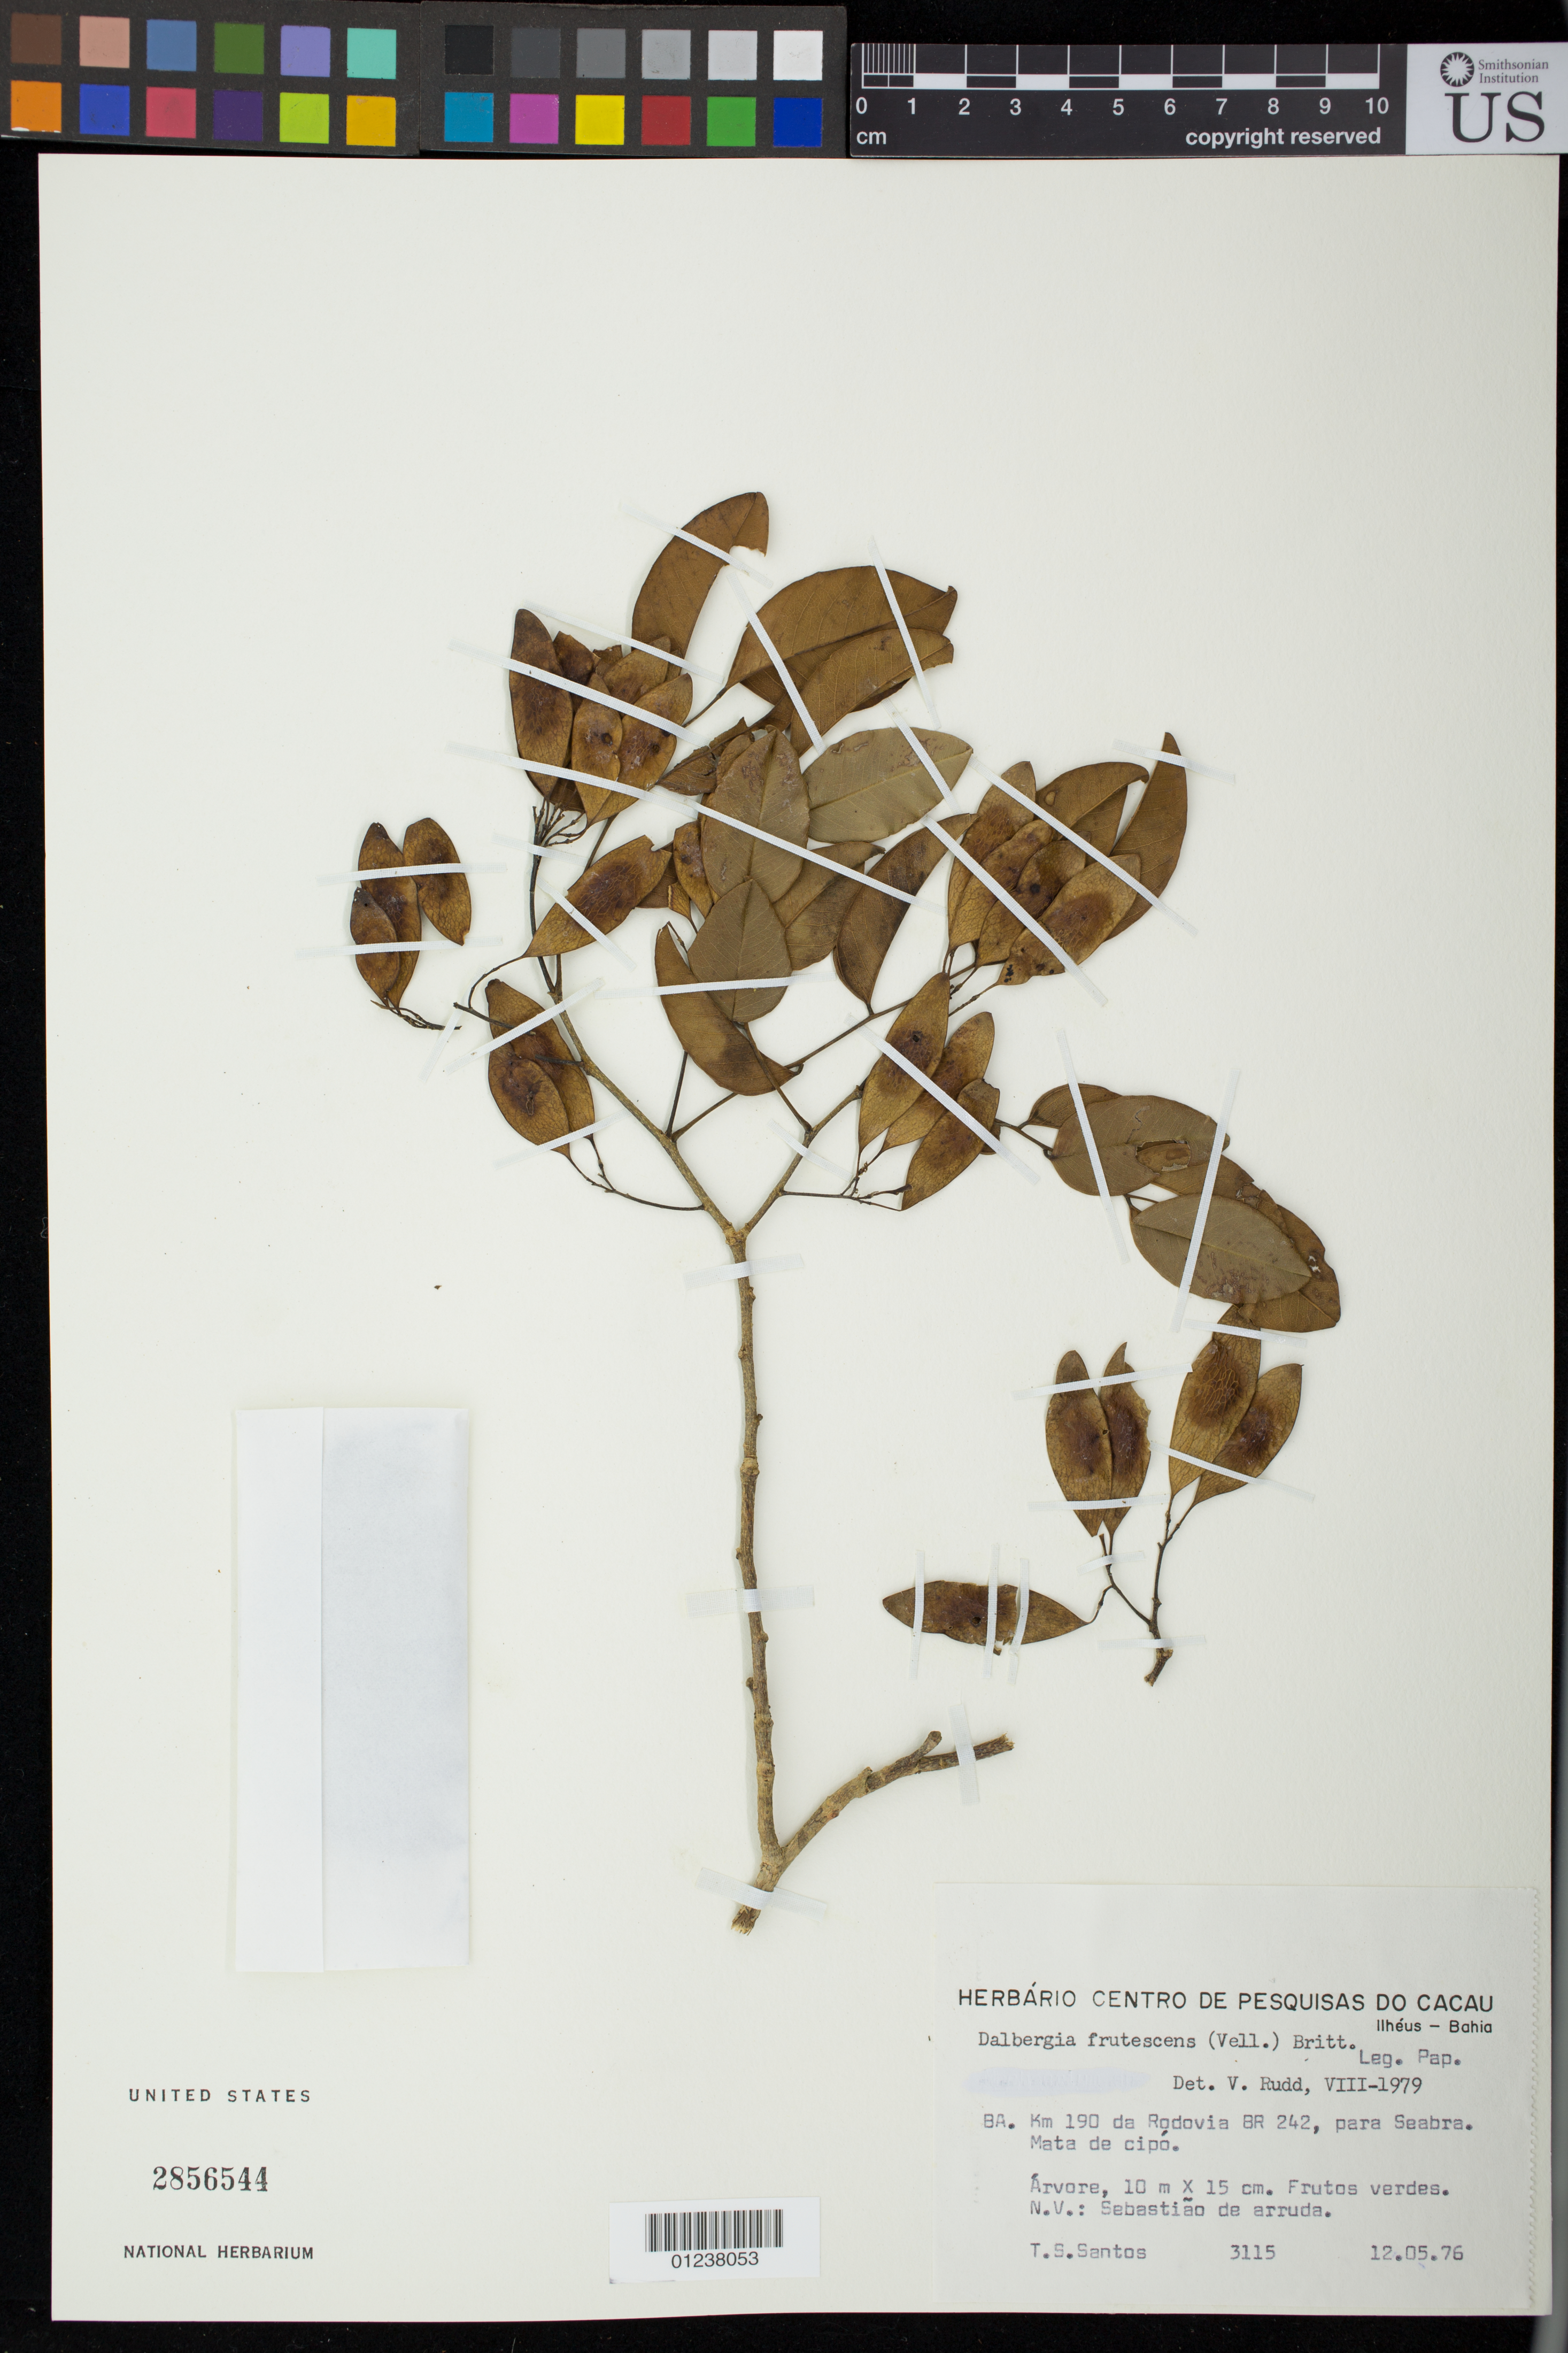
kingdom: Plantae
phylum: Tracheophyta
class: Magnoliopsida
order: Fabales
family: Fabaceae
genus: Dalbergia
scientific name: Dalbergia frutescens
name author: (Vell.) Britton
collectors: T. S. Santos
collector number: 3115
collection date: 1976-05-12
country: Brazil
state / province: Bahia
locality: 190 km da Rodovia BR 242, para Seabra. Mate de cipo.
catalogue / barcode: US 2856544